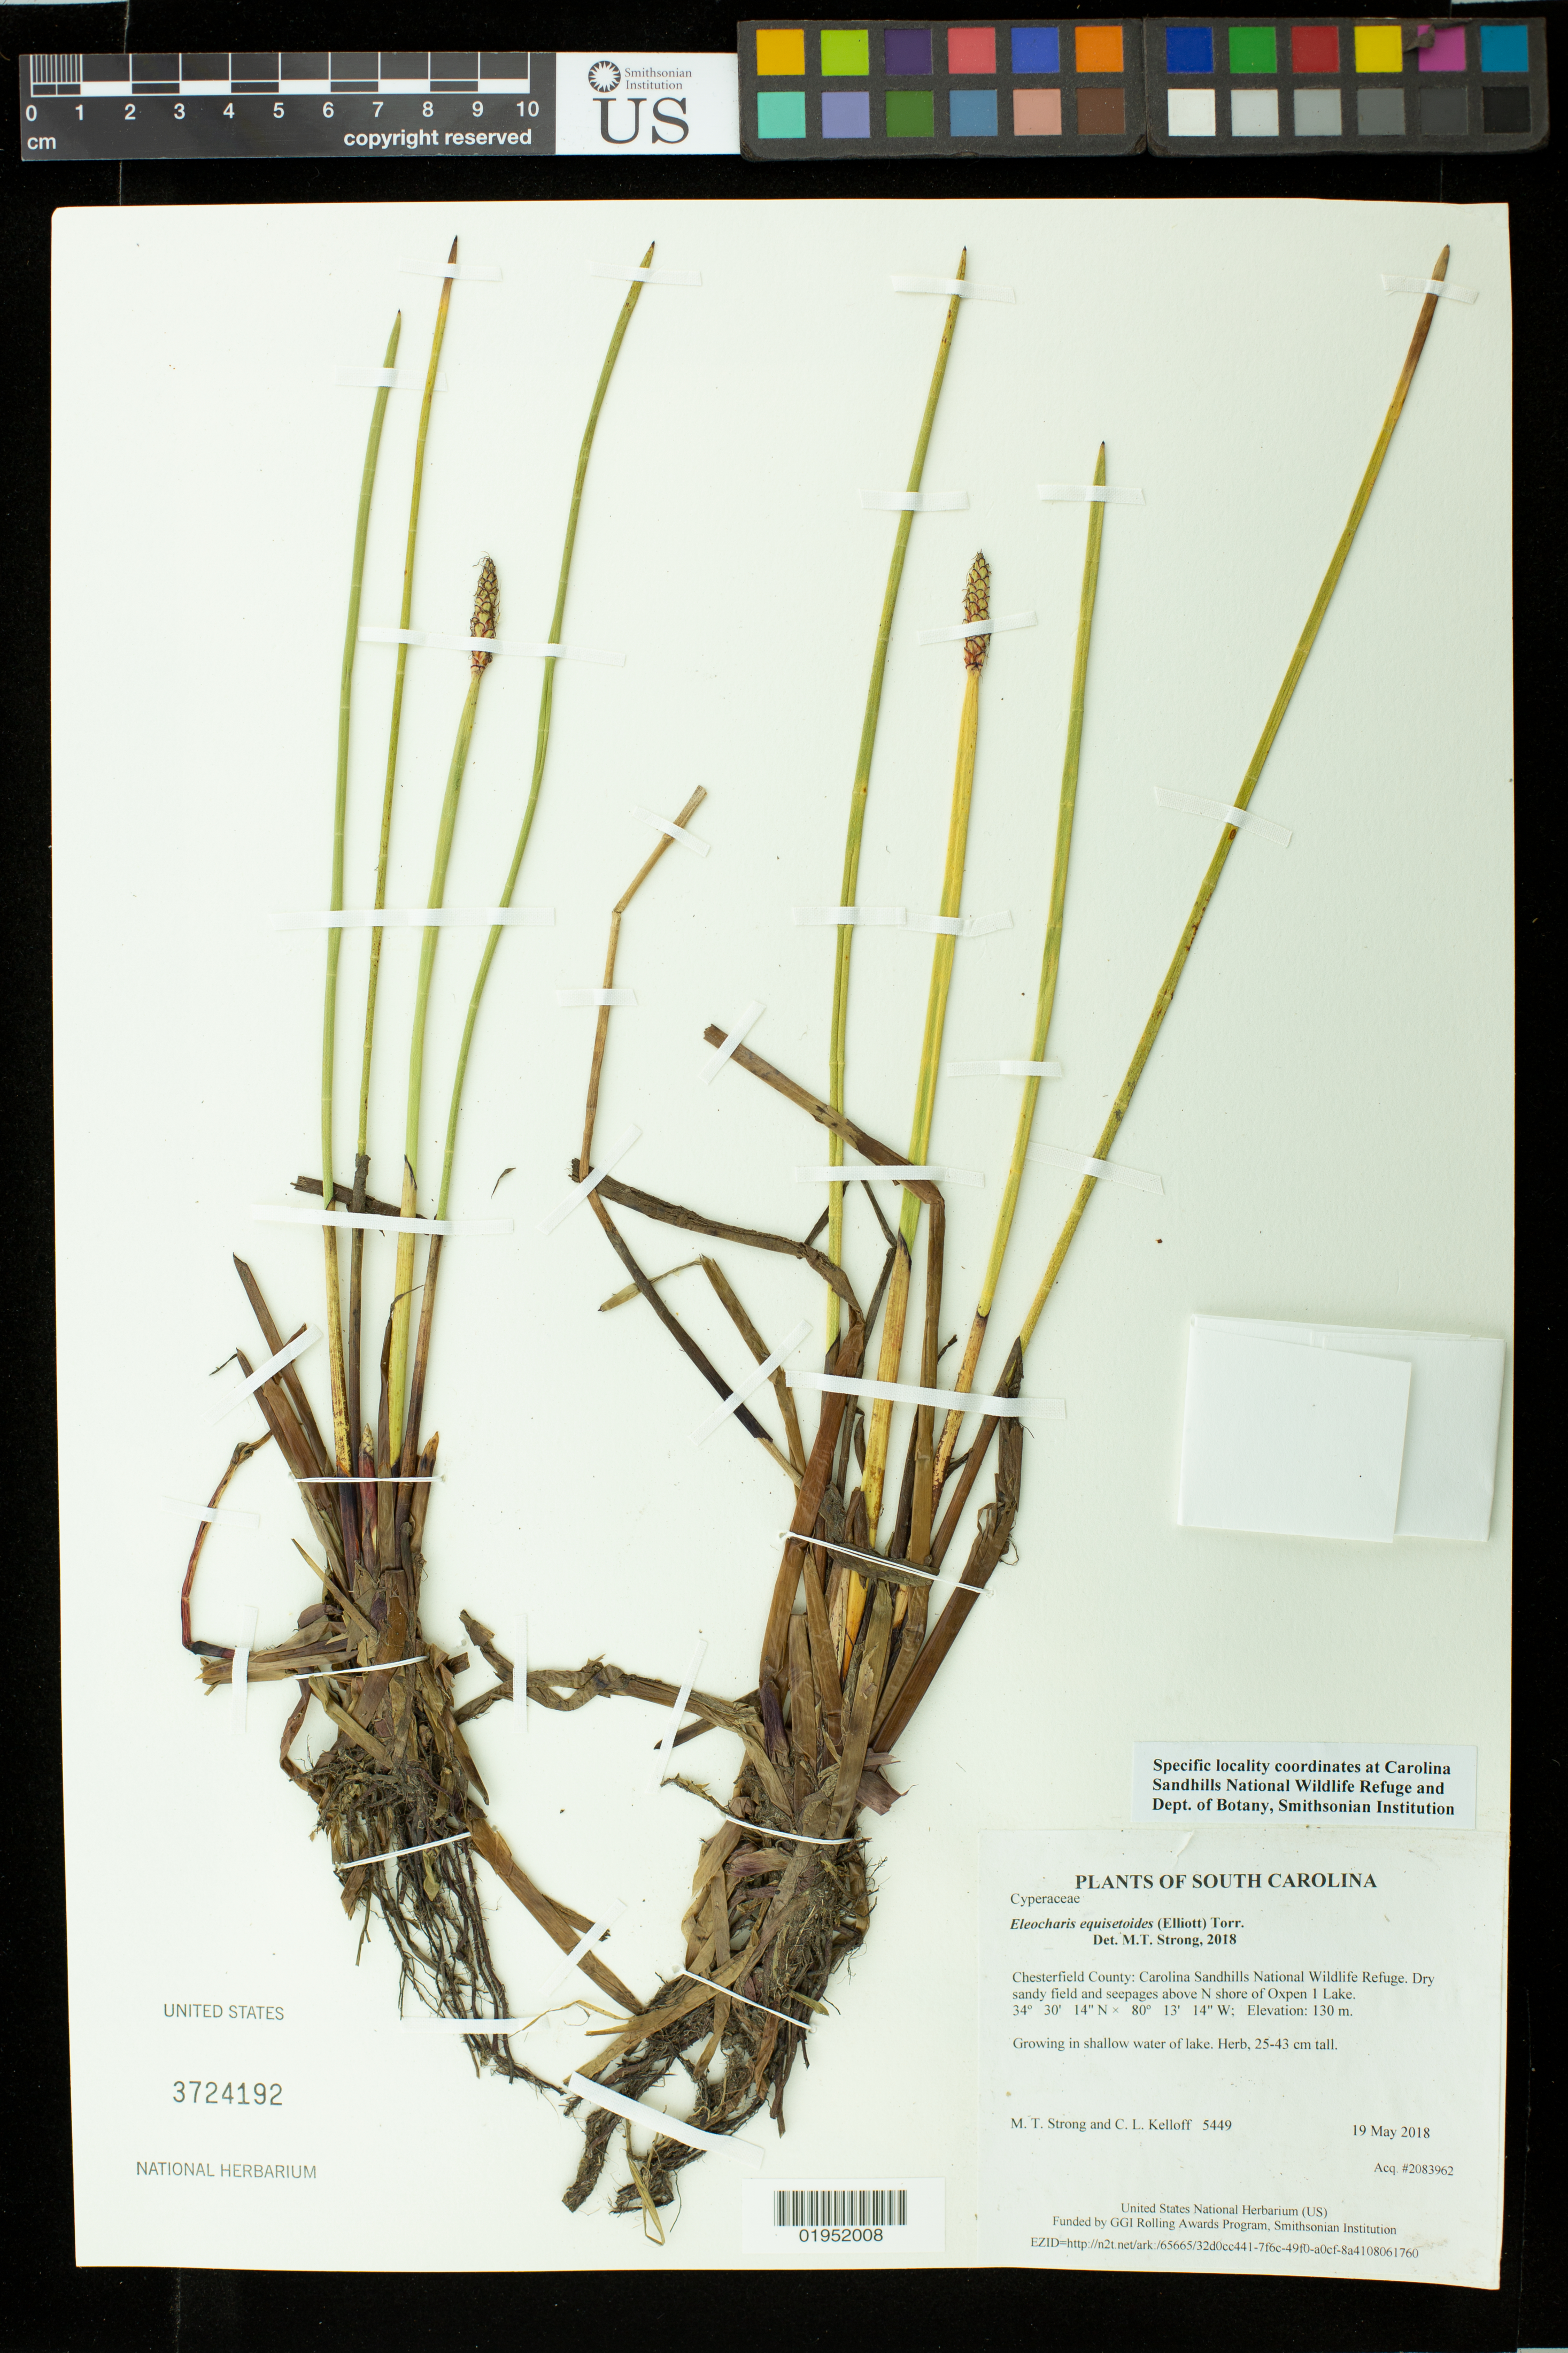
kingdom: Plantae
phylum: Tracheophyta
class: Liliopsida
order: Poales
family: Cyperaceae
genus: Eleocharis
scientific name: Eleocharis equisetoides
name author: (Elliott) Torr.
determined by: Strong, Mark T., (BOT), Smithsonian Institution - National Museum of Natural History (UNITED STATES)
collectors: M. T. Strong & C. L. Kelloff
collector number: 5449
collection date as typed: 19 May 2018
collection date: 2018-05-19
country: United States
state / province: South Carolina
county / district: Chesterfield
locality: Carolina Sandhills National Wildlife Refuge. Dry sandy field and seepages above N shore of Oxpen 1 Lake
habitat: Growing in shallow water of lake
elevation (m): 130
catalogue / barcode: US 3724192